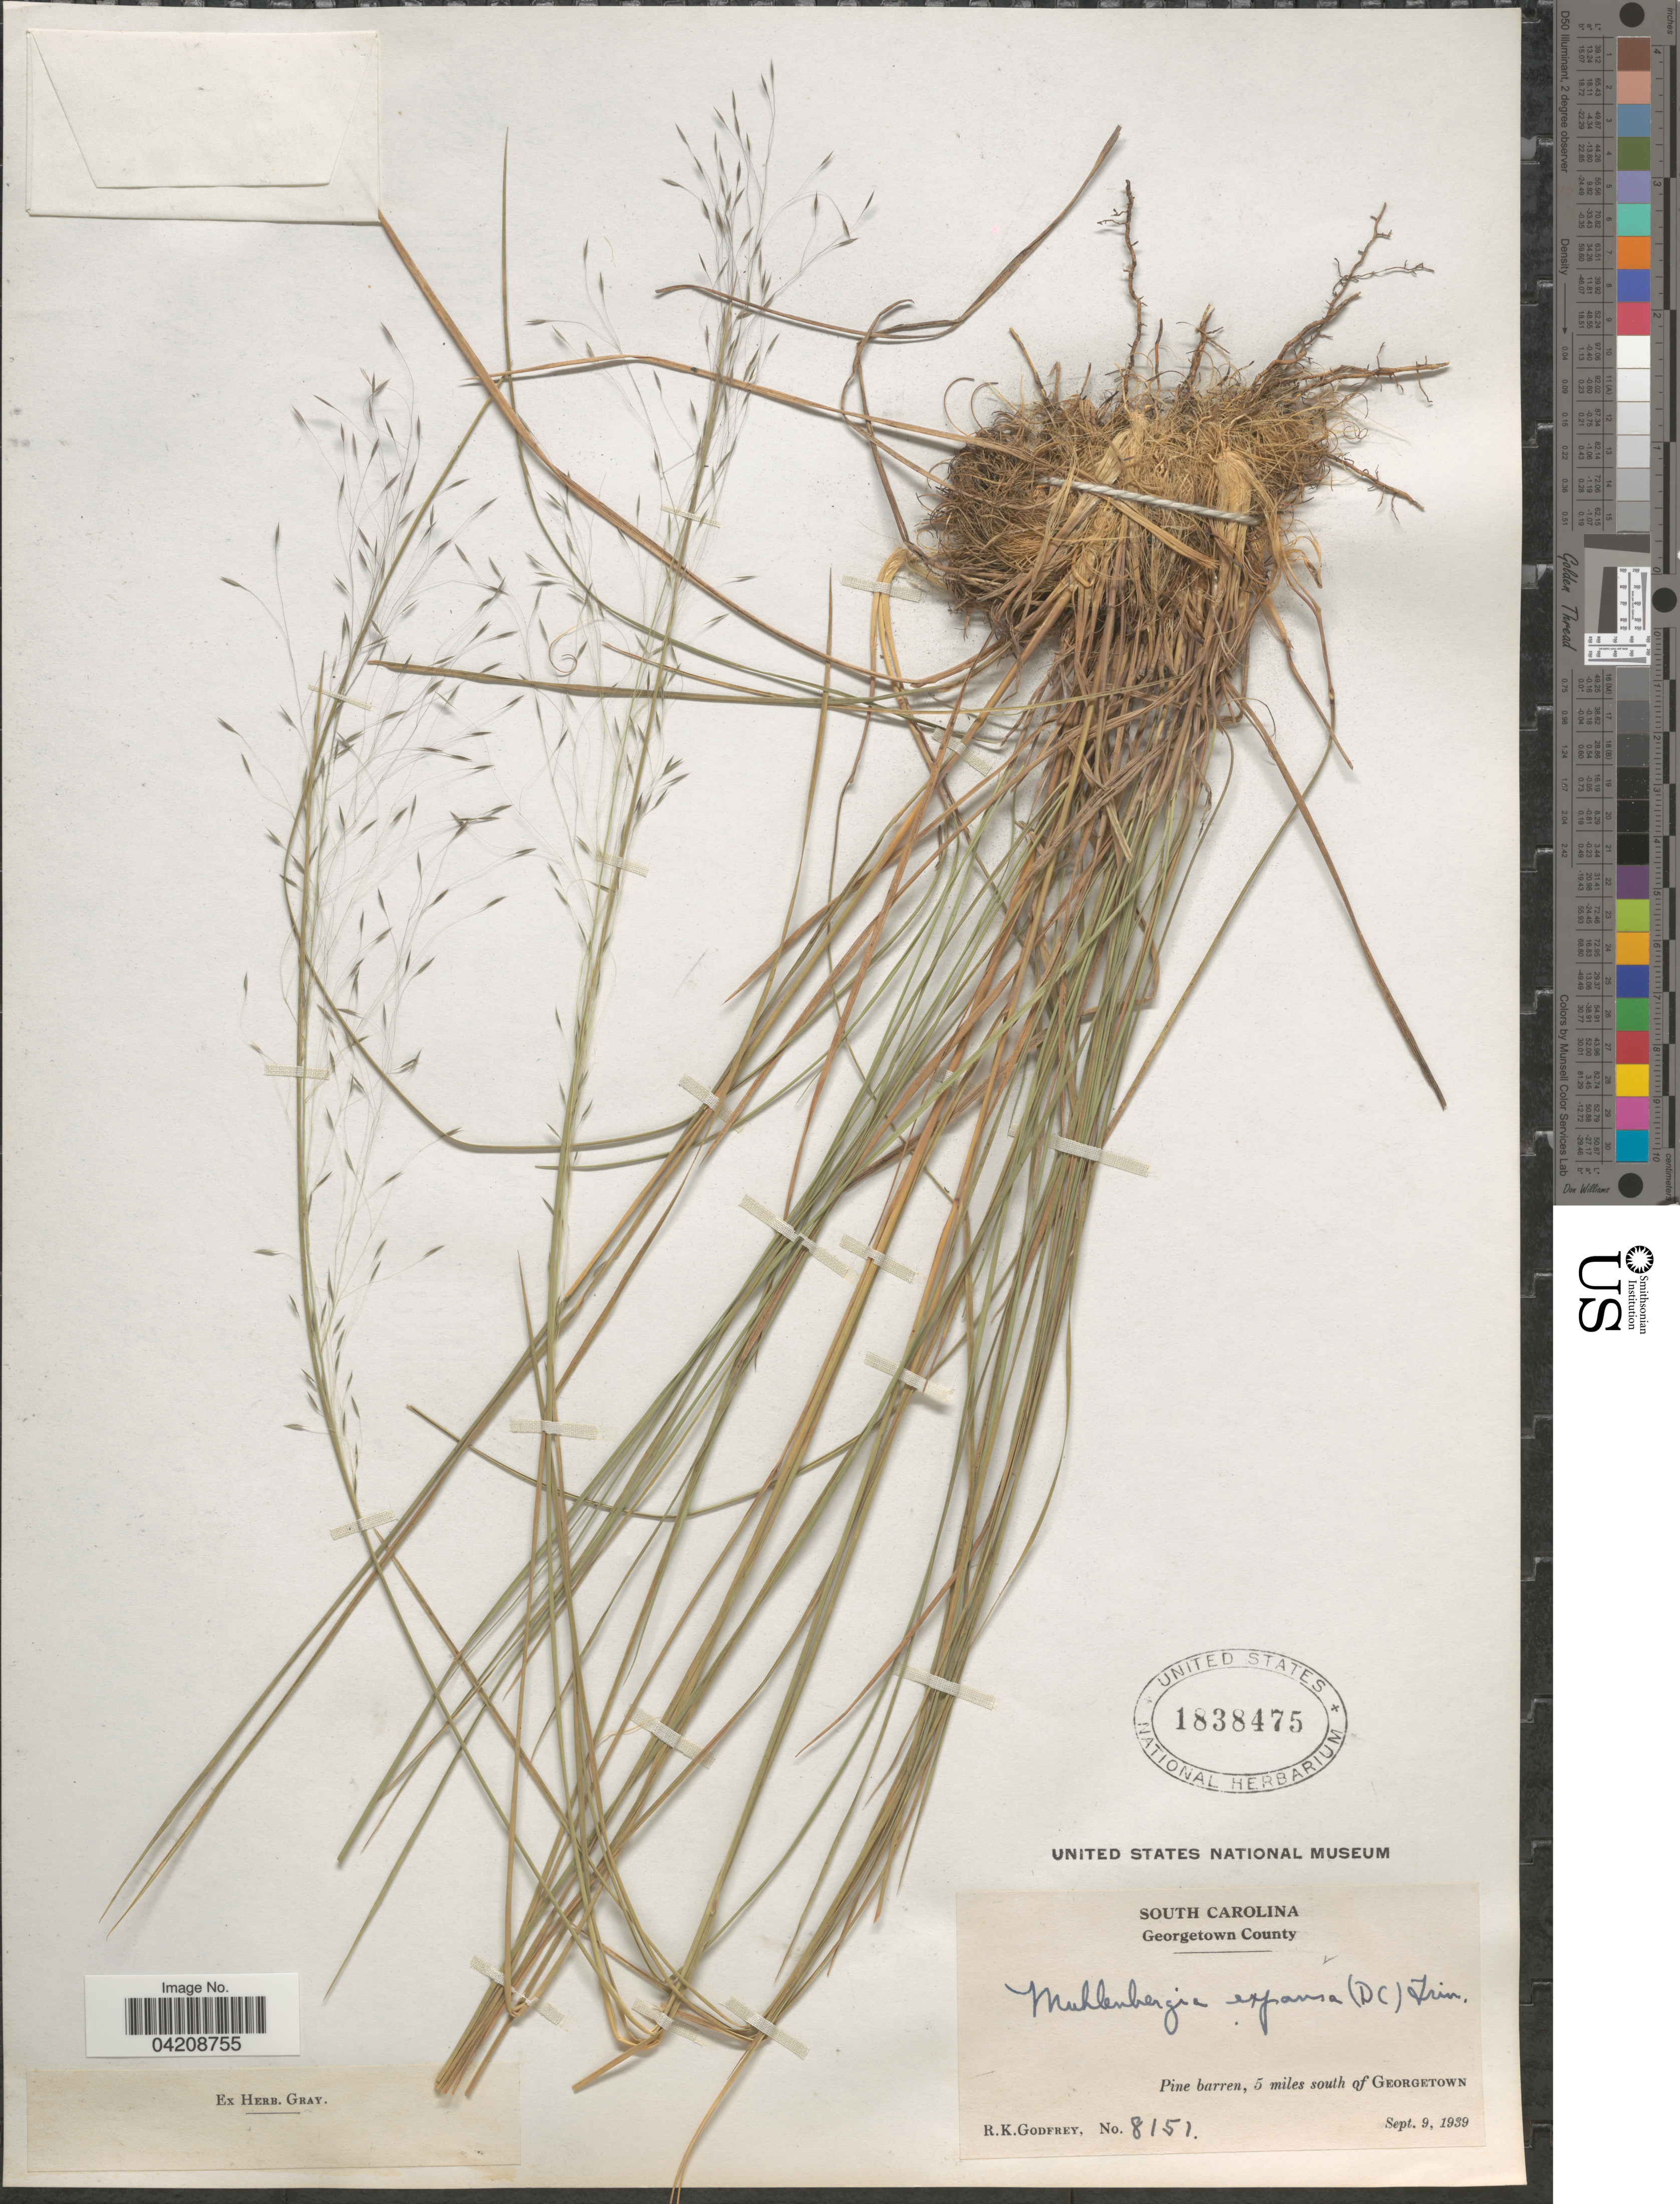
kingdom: Plantae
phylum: Tracheophyta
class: Liliopsida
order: Poales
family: Poaceae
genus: Muhlenbergia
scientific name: Muhlenbergia expansa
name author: Trin.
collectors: R. K. Godfrey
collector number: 8151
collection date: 1939-09-09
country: United States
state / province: South Carolina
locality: Georgetown County. Pine barren, 5 miles south of Georgetown.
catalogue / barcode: US 1838475